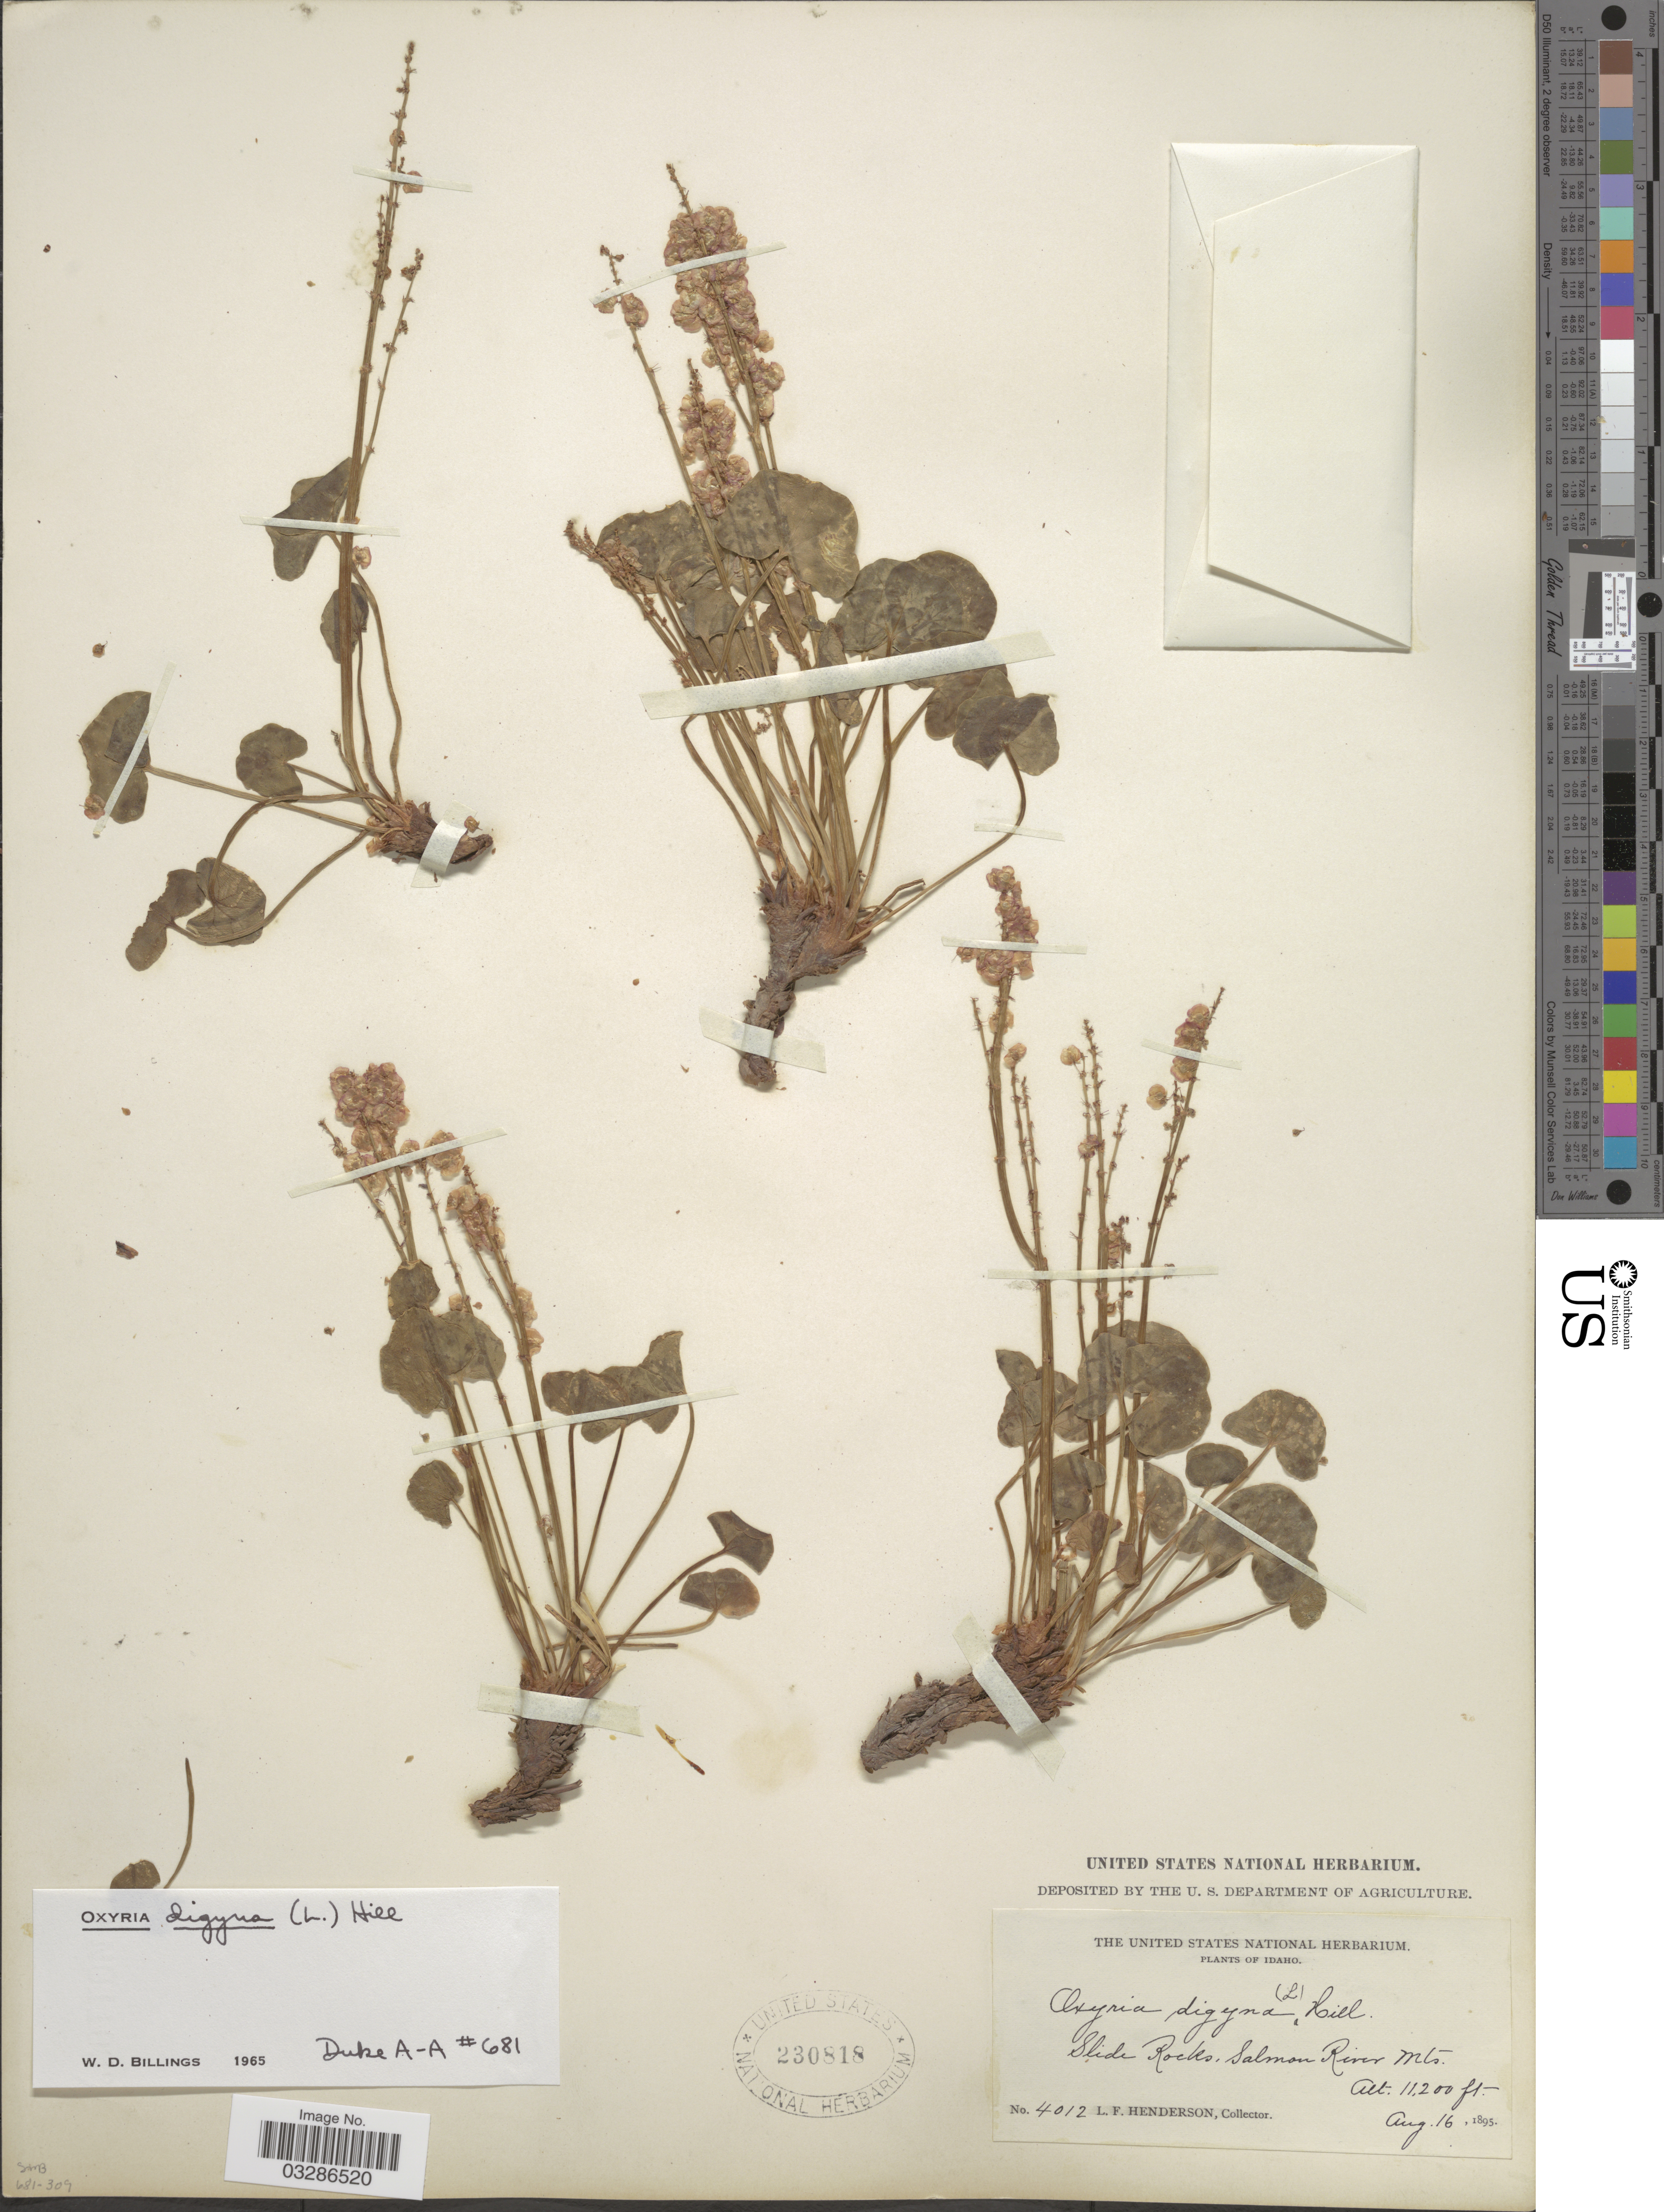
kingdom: Plantae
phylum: Tracheophyta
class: Magnoliopsida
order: Caryophyllales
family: Polygonaceae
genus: Oxyria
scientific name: Oxyria digyna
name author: (L.) Hill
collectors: L. Henderson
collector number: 4012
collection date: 1895-08-16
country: United States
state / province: Idaho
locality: Slide Rocks, Salmon River Mts.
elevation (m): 3414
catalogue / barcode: US 230818